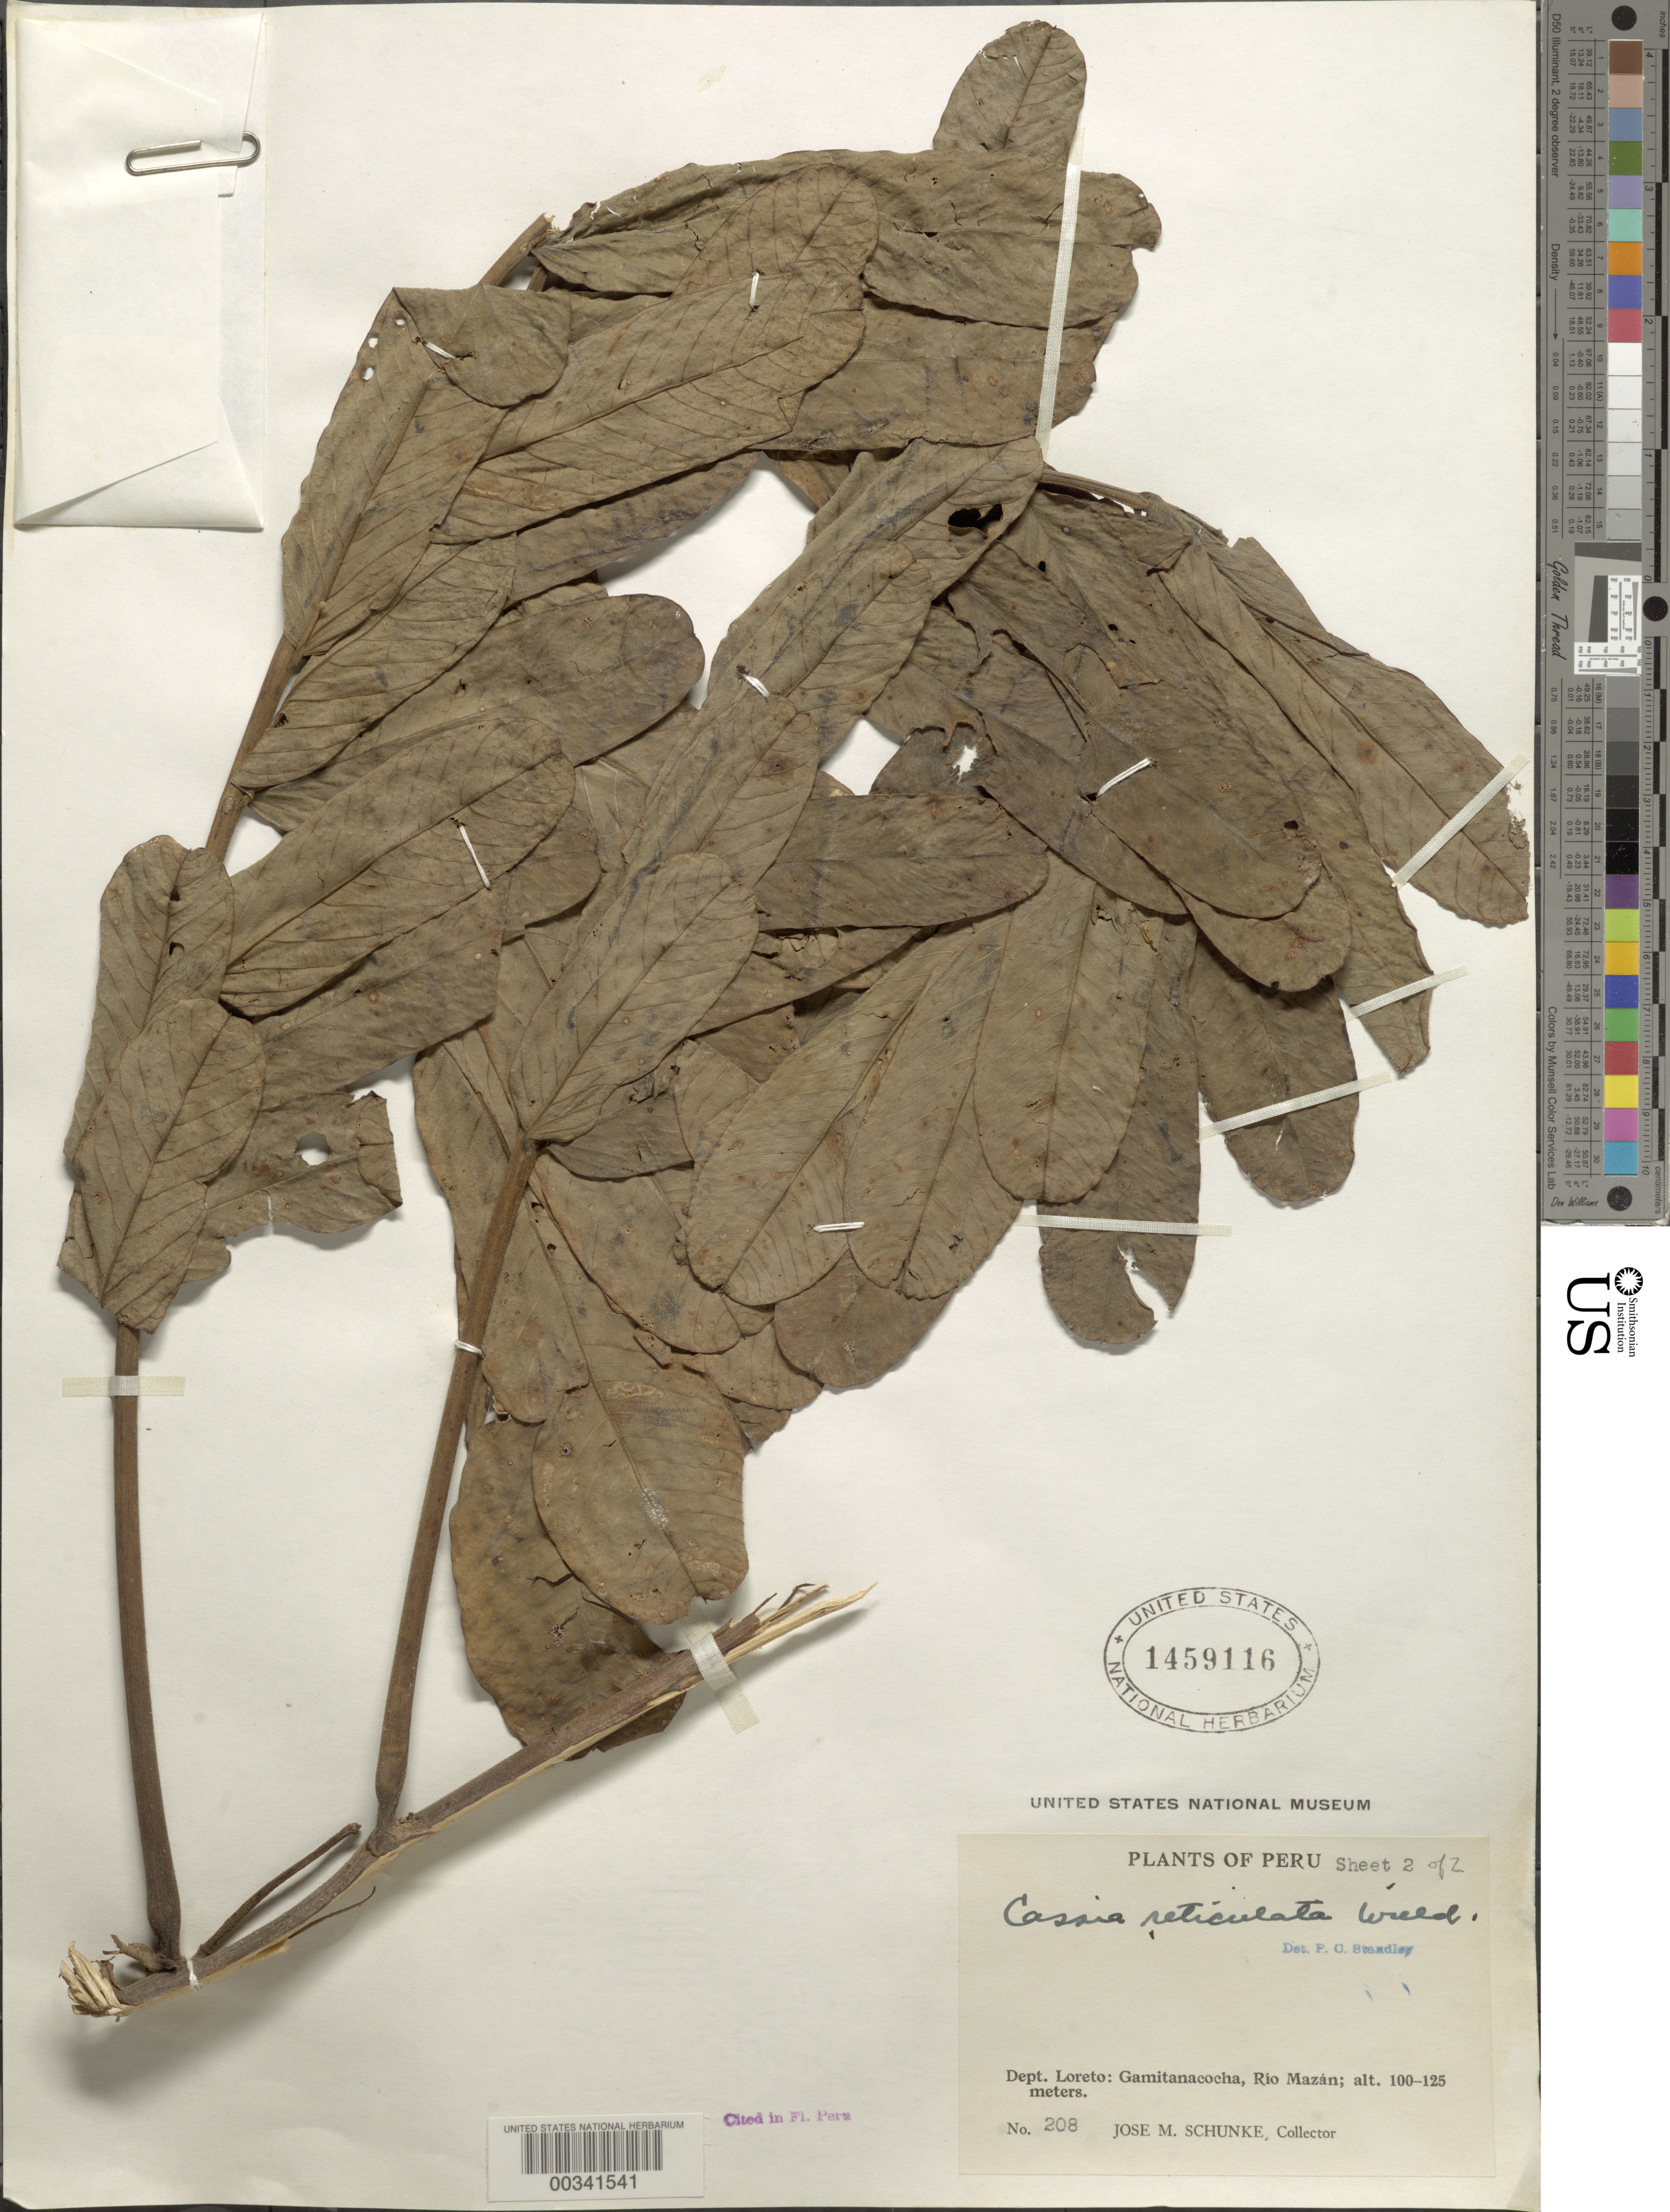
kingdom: Plantae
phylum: Tracheophyta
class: Magnoliopsida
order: Fabales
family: Fabaceae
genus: Senna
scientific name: Senna reticulata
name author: (Willd.) H.S. Irwin & Barneby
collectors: J. Schunke Vigo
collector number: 208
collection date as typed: Feb 1935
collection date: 1935-02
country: Peru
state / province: Loreto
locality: Gamitanacocha, rio mazan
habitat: In bank of river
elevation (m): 100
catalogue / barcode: US 1459116